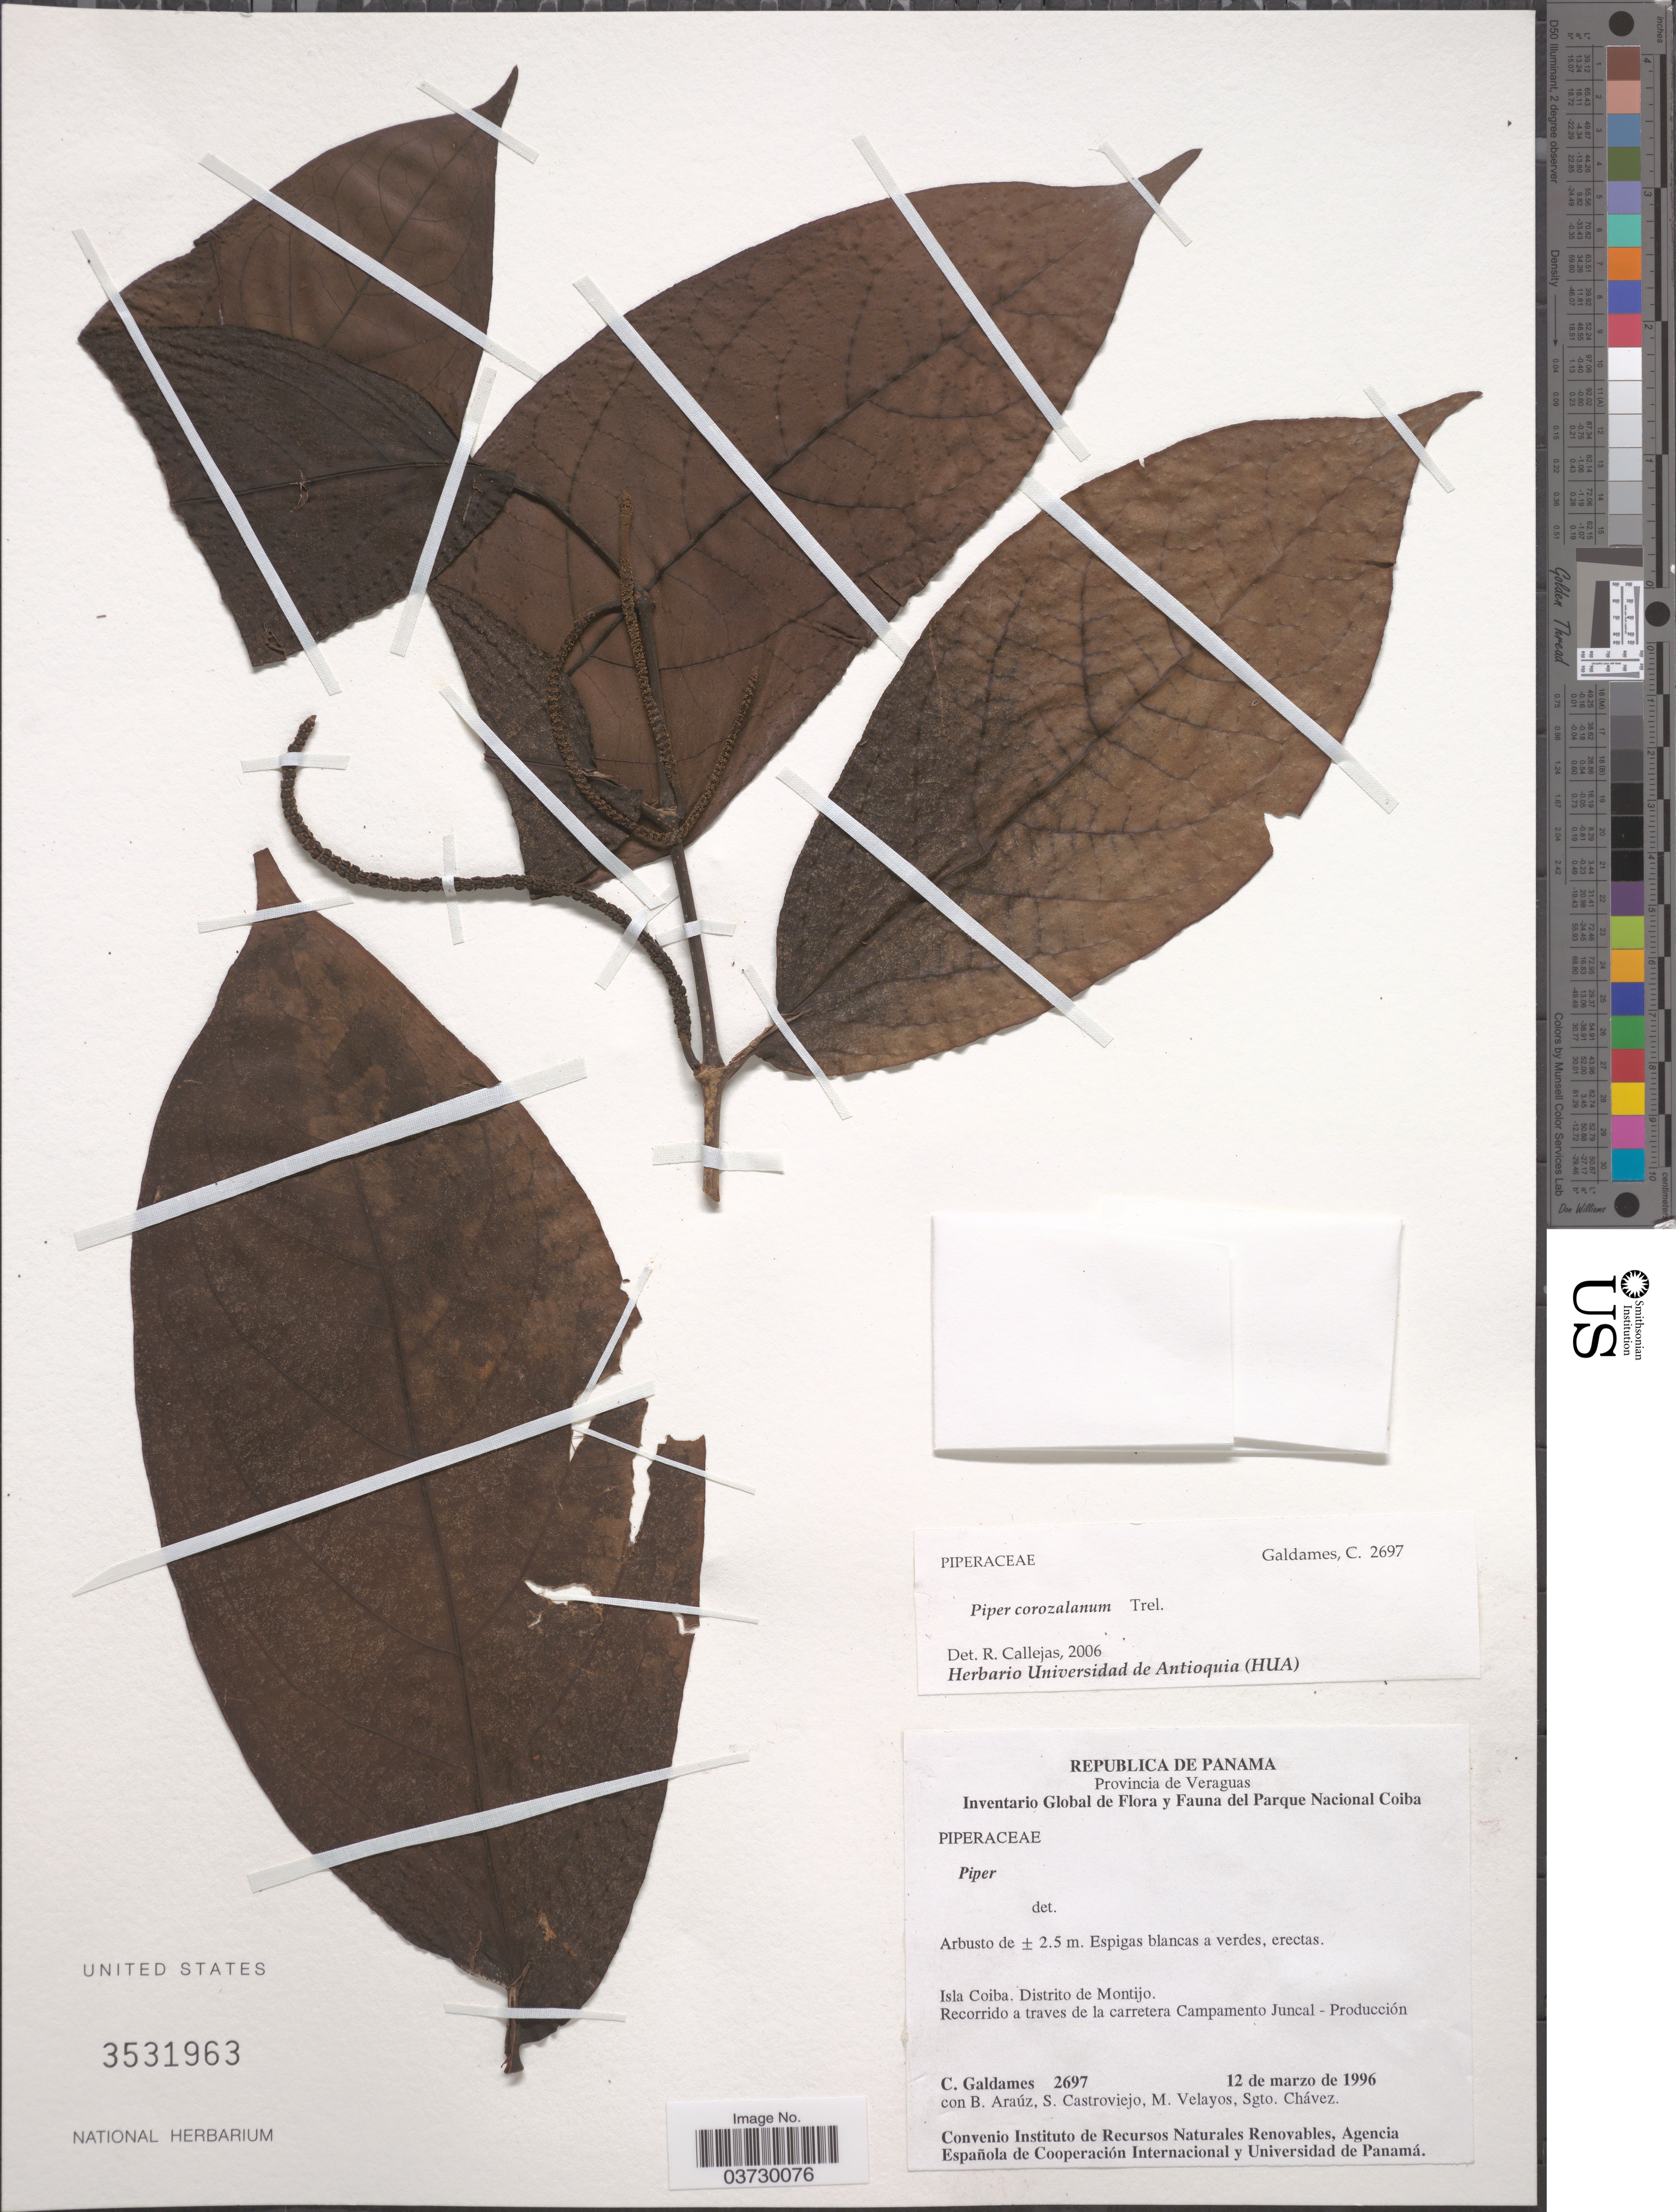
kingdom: Plantae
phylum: Tracheophyta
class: Magnoliopsida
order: Piperales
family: Piperaceae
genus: Piper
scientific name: Piper corozalanum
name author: Trel.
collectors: C. Galdames, B. Araúz, S. Castroviejo, M. Velayos & S. Chávez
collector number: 2697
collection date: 1996-03-12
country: Panama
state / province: Veraguas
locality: Isla Coiba. Distrito de Montijo. Recorrido a traves de la carretera Campamento Juncal - Producción.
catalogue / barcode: US 3531963